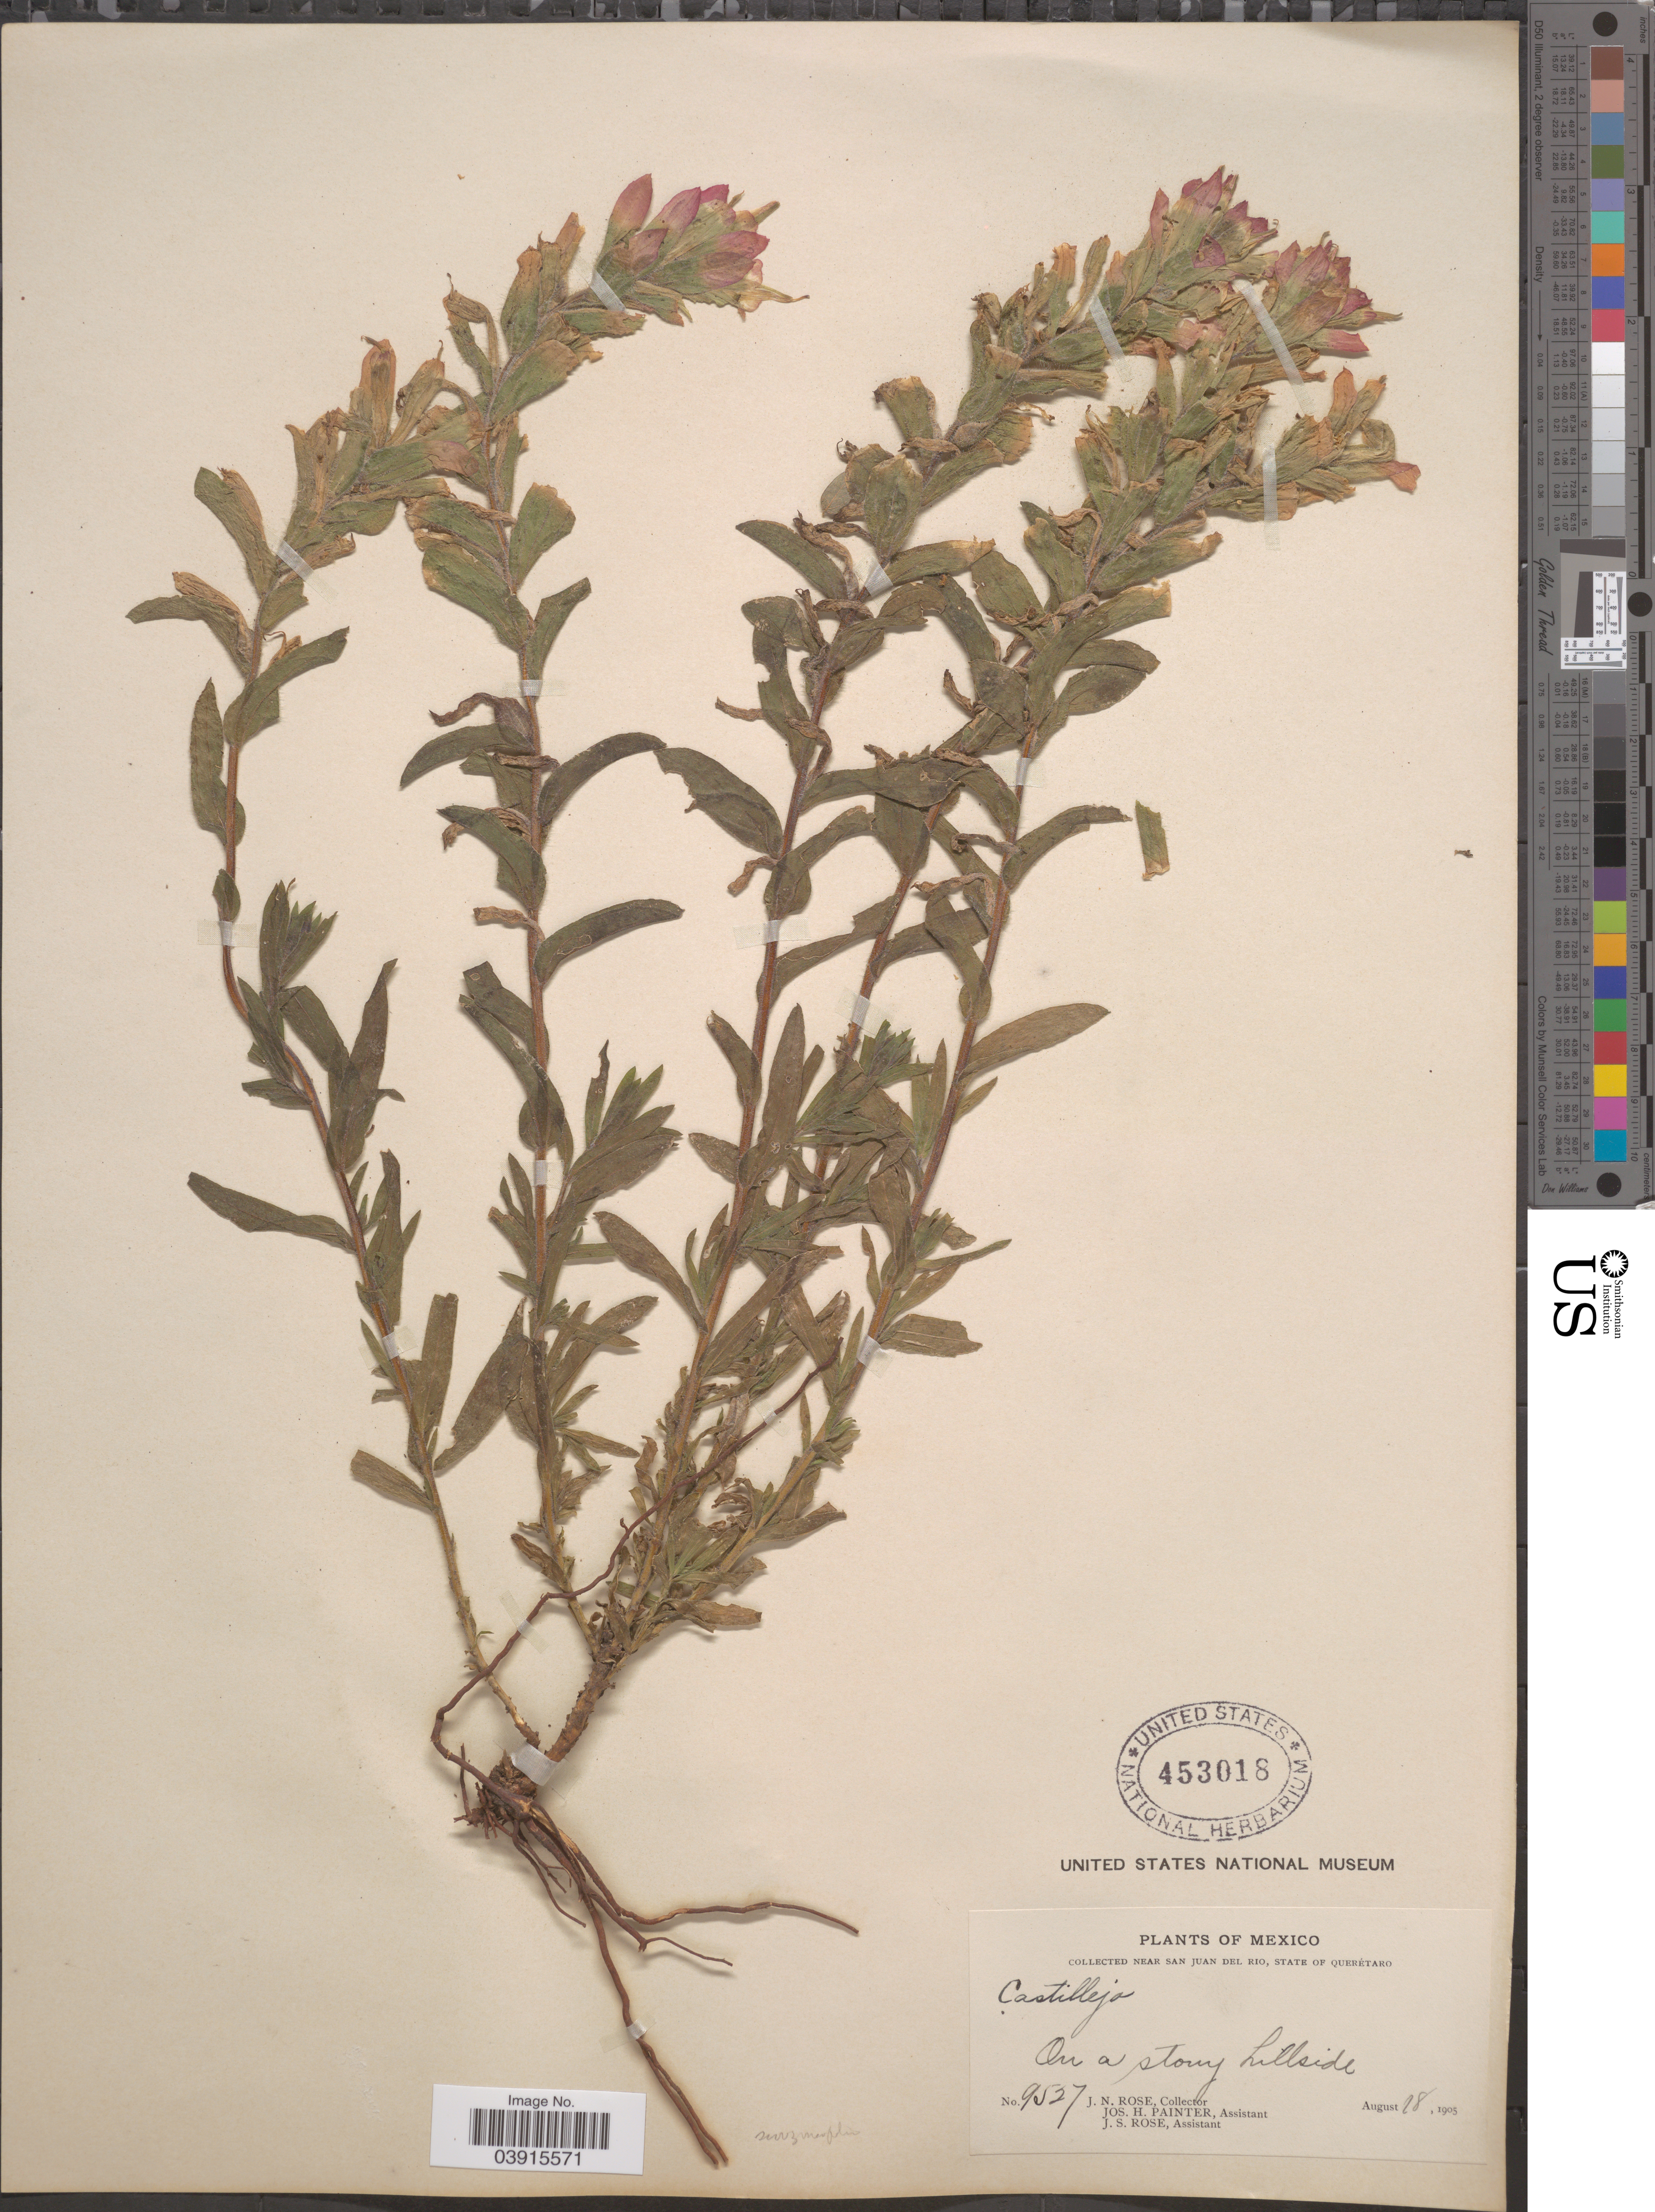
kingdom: Plantae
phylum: Tracheophyta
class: Magnoliopsida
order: Lamiales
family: Orobanchaceae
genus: Castilleja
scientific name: Castilleja scorzonerifolia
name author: Kunth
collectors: J. N. Rose, J. H. Painter & J. S. Rose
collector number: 9527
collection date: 1905-08-18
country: Mexico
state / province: Querétaro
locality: Near San Juan del Rio.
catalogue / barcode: US 453018